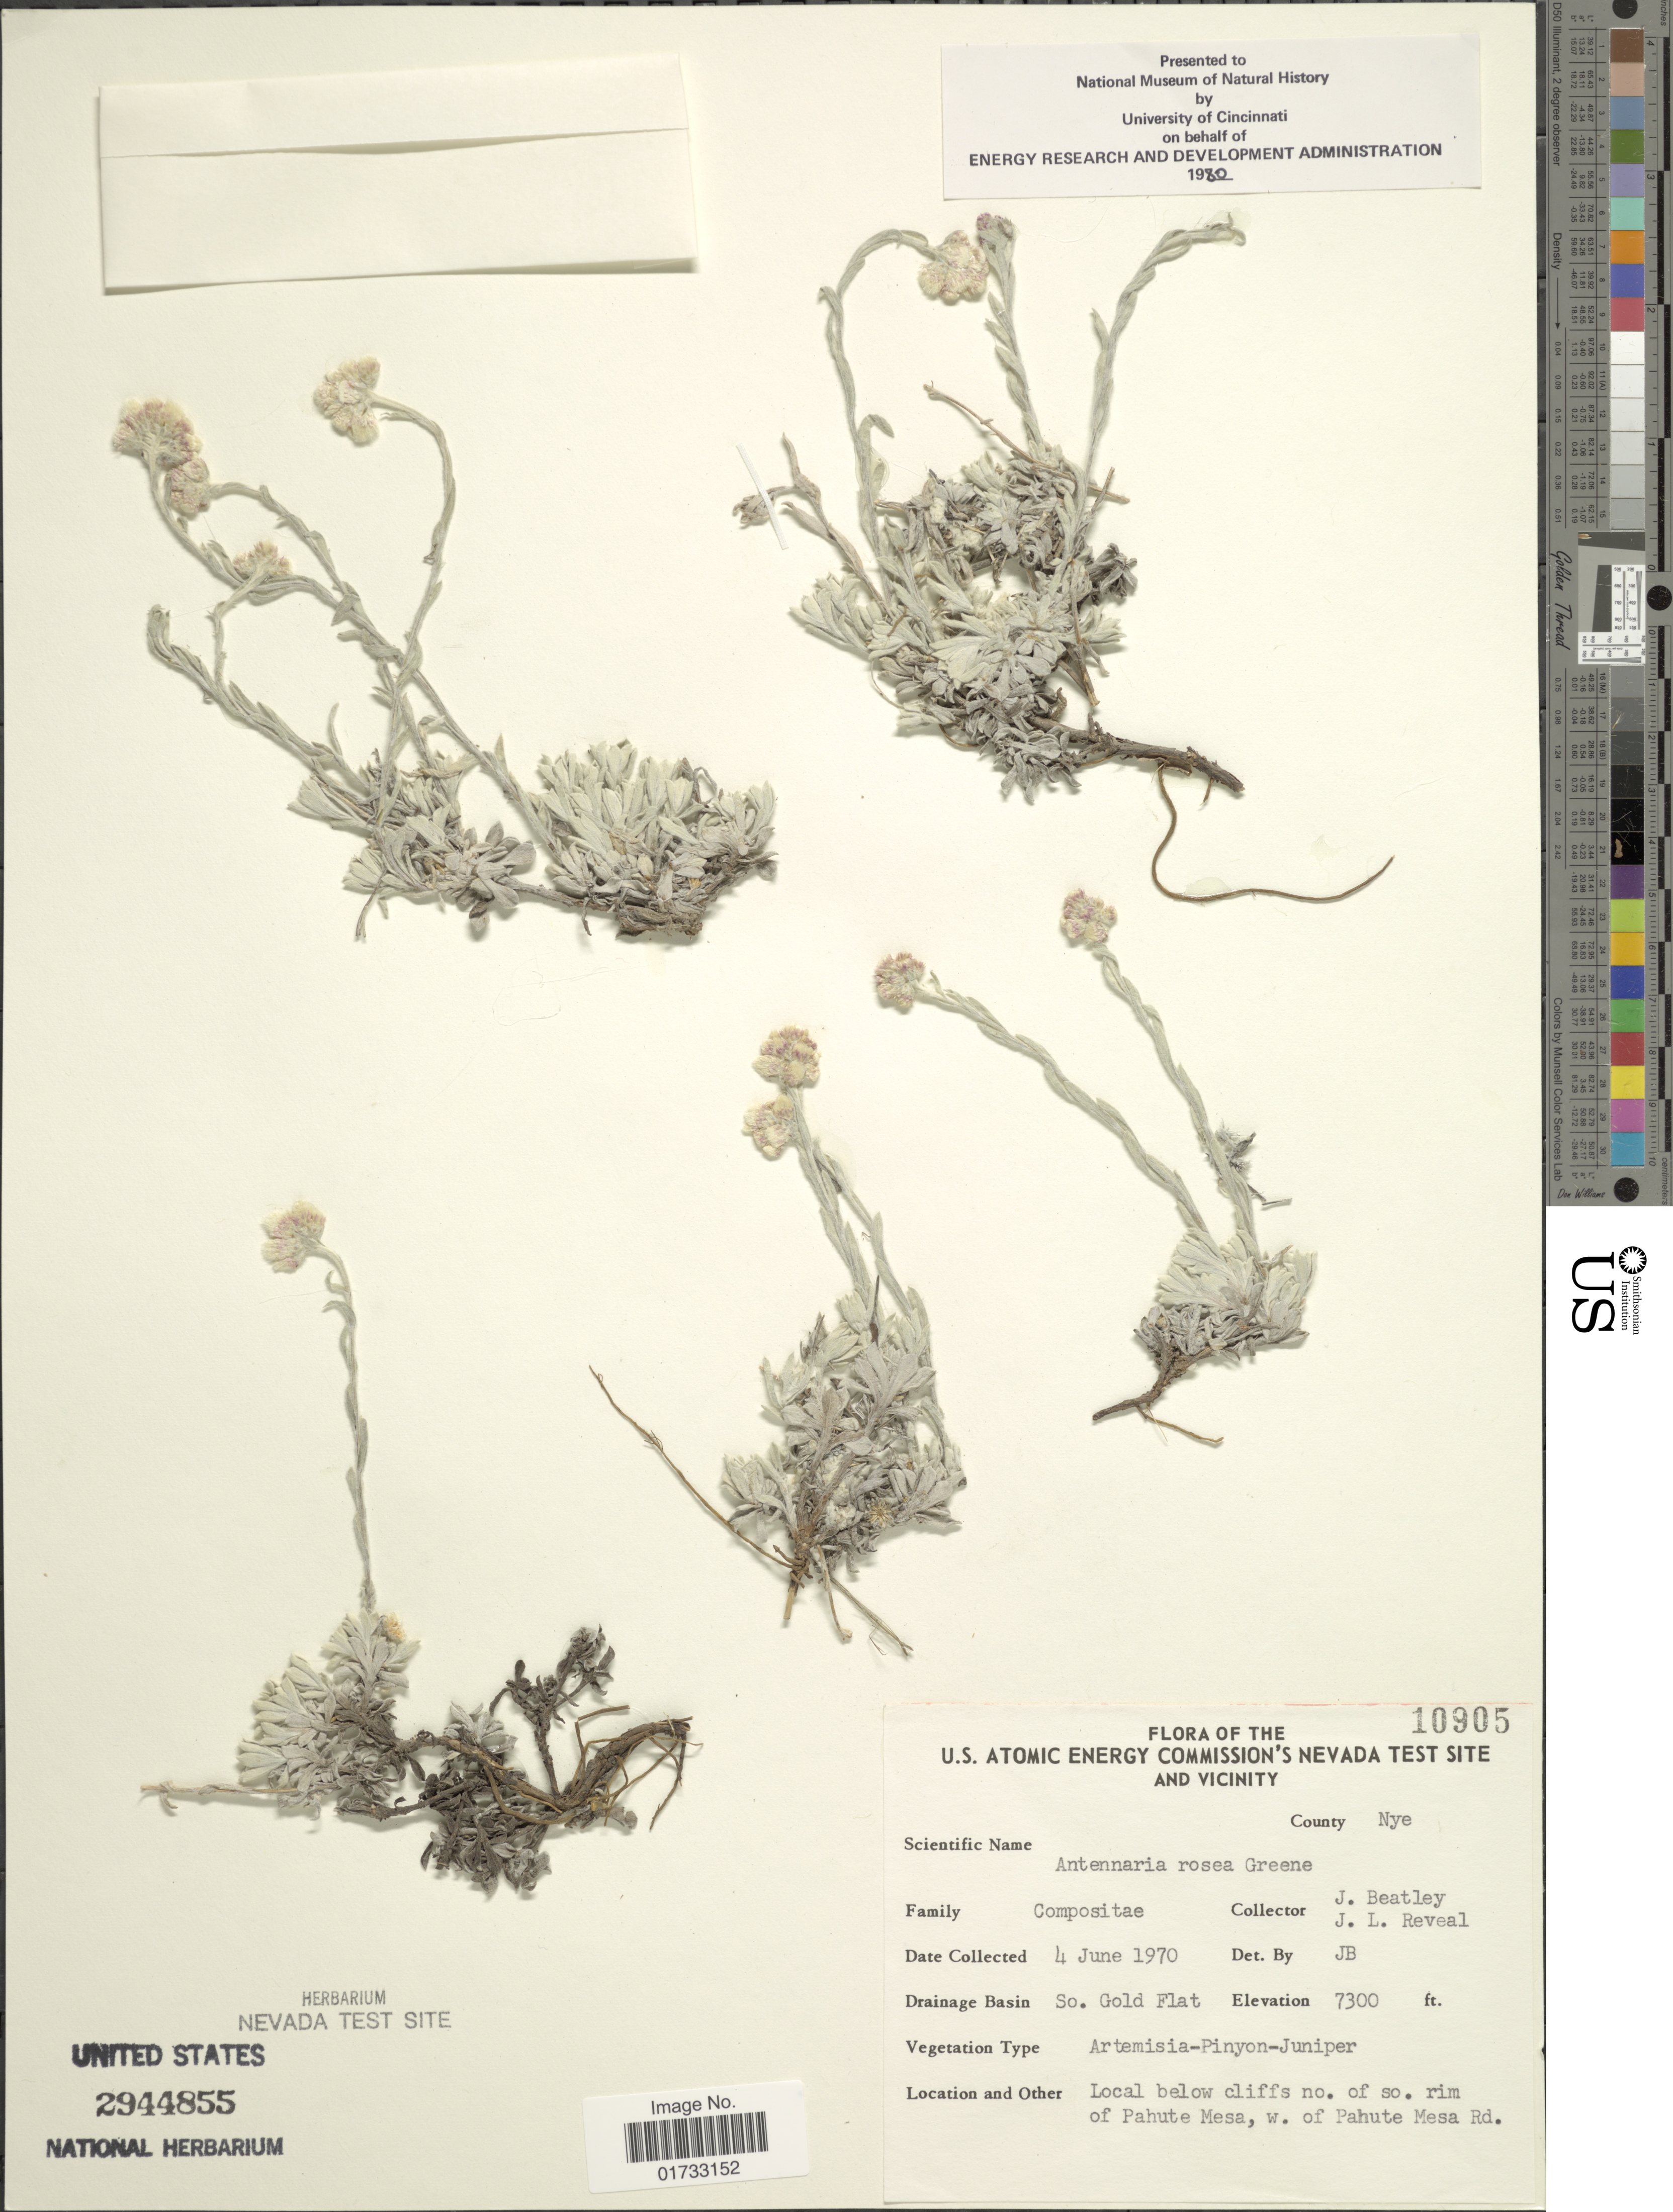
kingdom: Plantae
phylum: Tracheophyta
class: Magnoliopsida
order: Asterales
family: Asteraceae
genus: Antennaria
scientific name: Antennaria rosea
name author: Greene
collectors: J. C. Beatley & J. L. Reveal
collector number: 10905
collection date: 1970-06-04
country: United States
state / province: Nevada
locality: U.S. Atomic Energy Commision's Nevada Test Site and Vicinity, So. Gold Flat, local below cliffs no. of so. rim of Pahute Mesa, w. of Pahute Mesa Rd., County Nye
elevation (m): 2225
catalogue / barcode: US 2944855